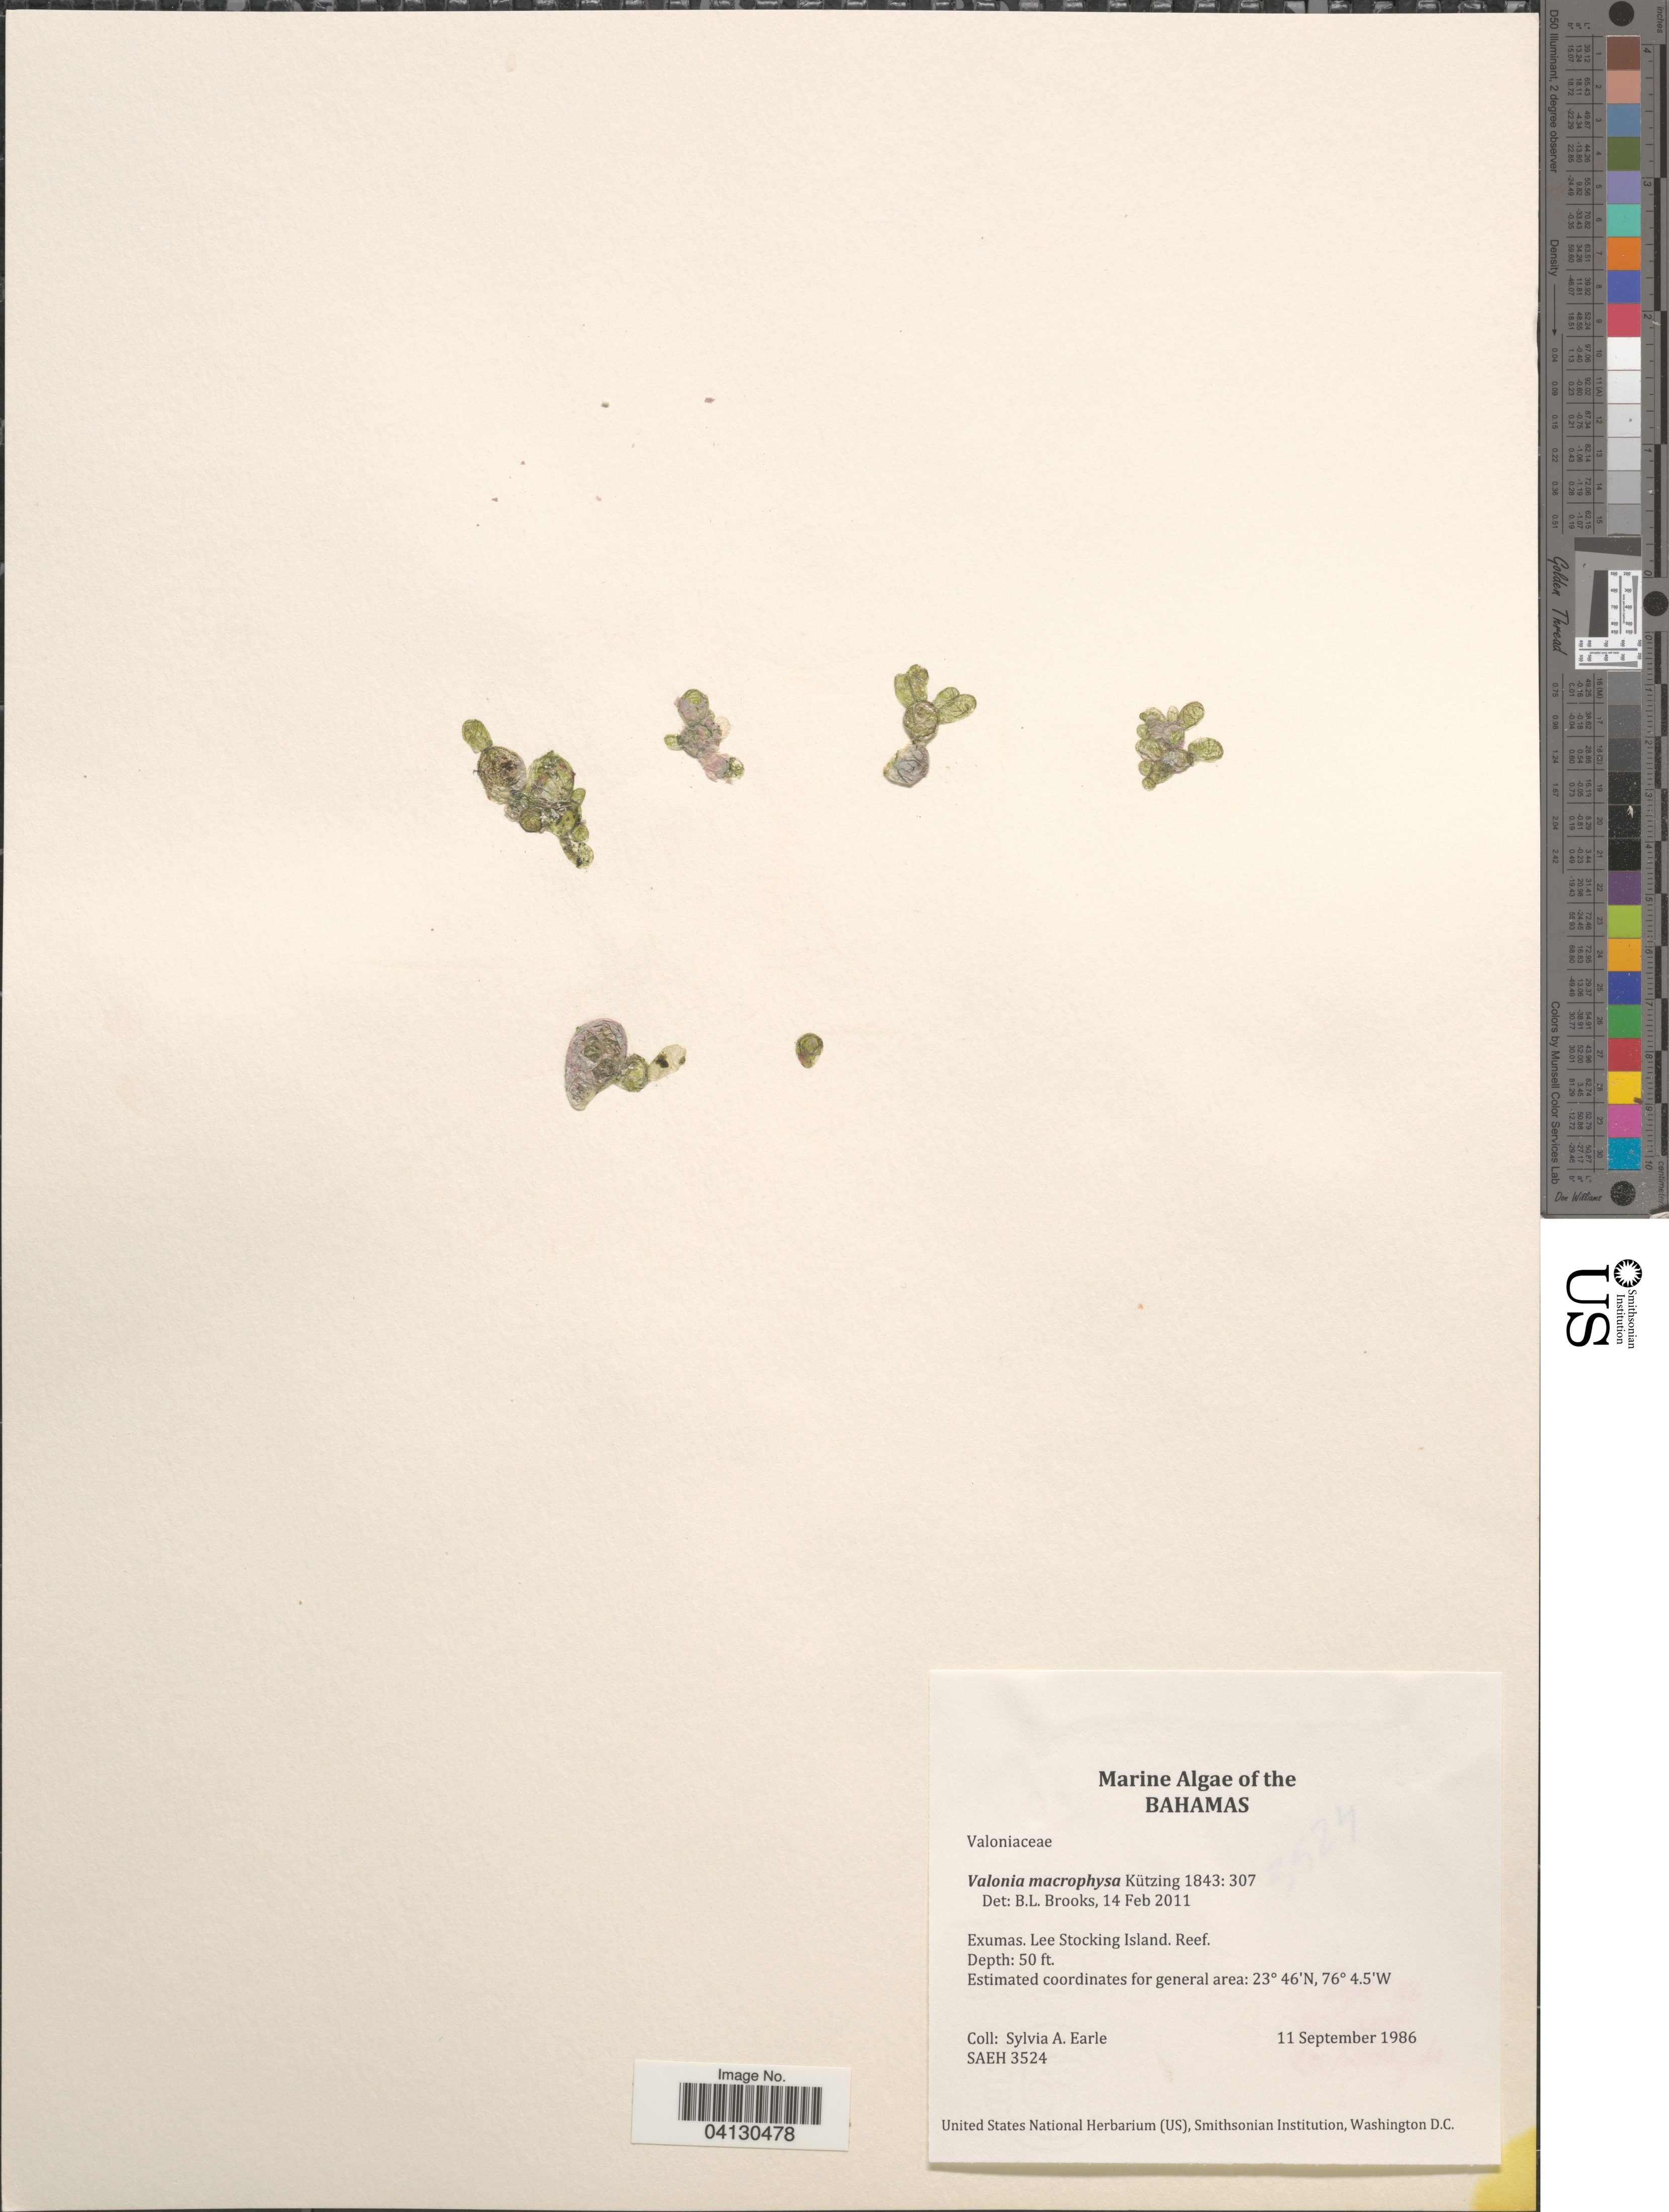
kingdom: Plantae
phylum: Chlorophyta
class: Ulvophyceae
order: Siphonocladales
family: Valoniaceae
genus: Valonia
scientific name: Valonia macrophysa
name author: Kütz.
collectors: S. A. Earle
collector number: SAEH3524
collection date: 1986-09-11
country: Bahamas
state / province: Exuma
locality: Exumas. Lee Stocking Island.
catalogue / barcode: US 329192